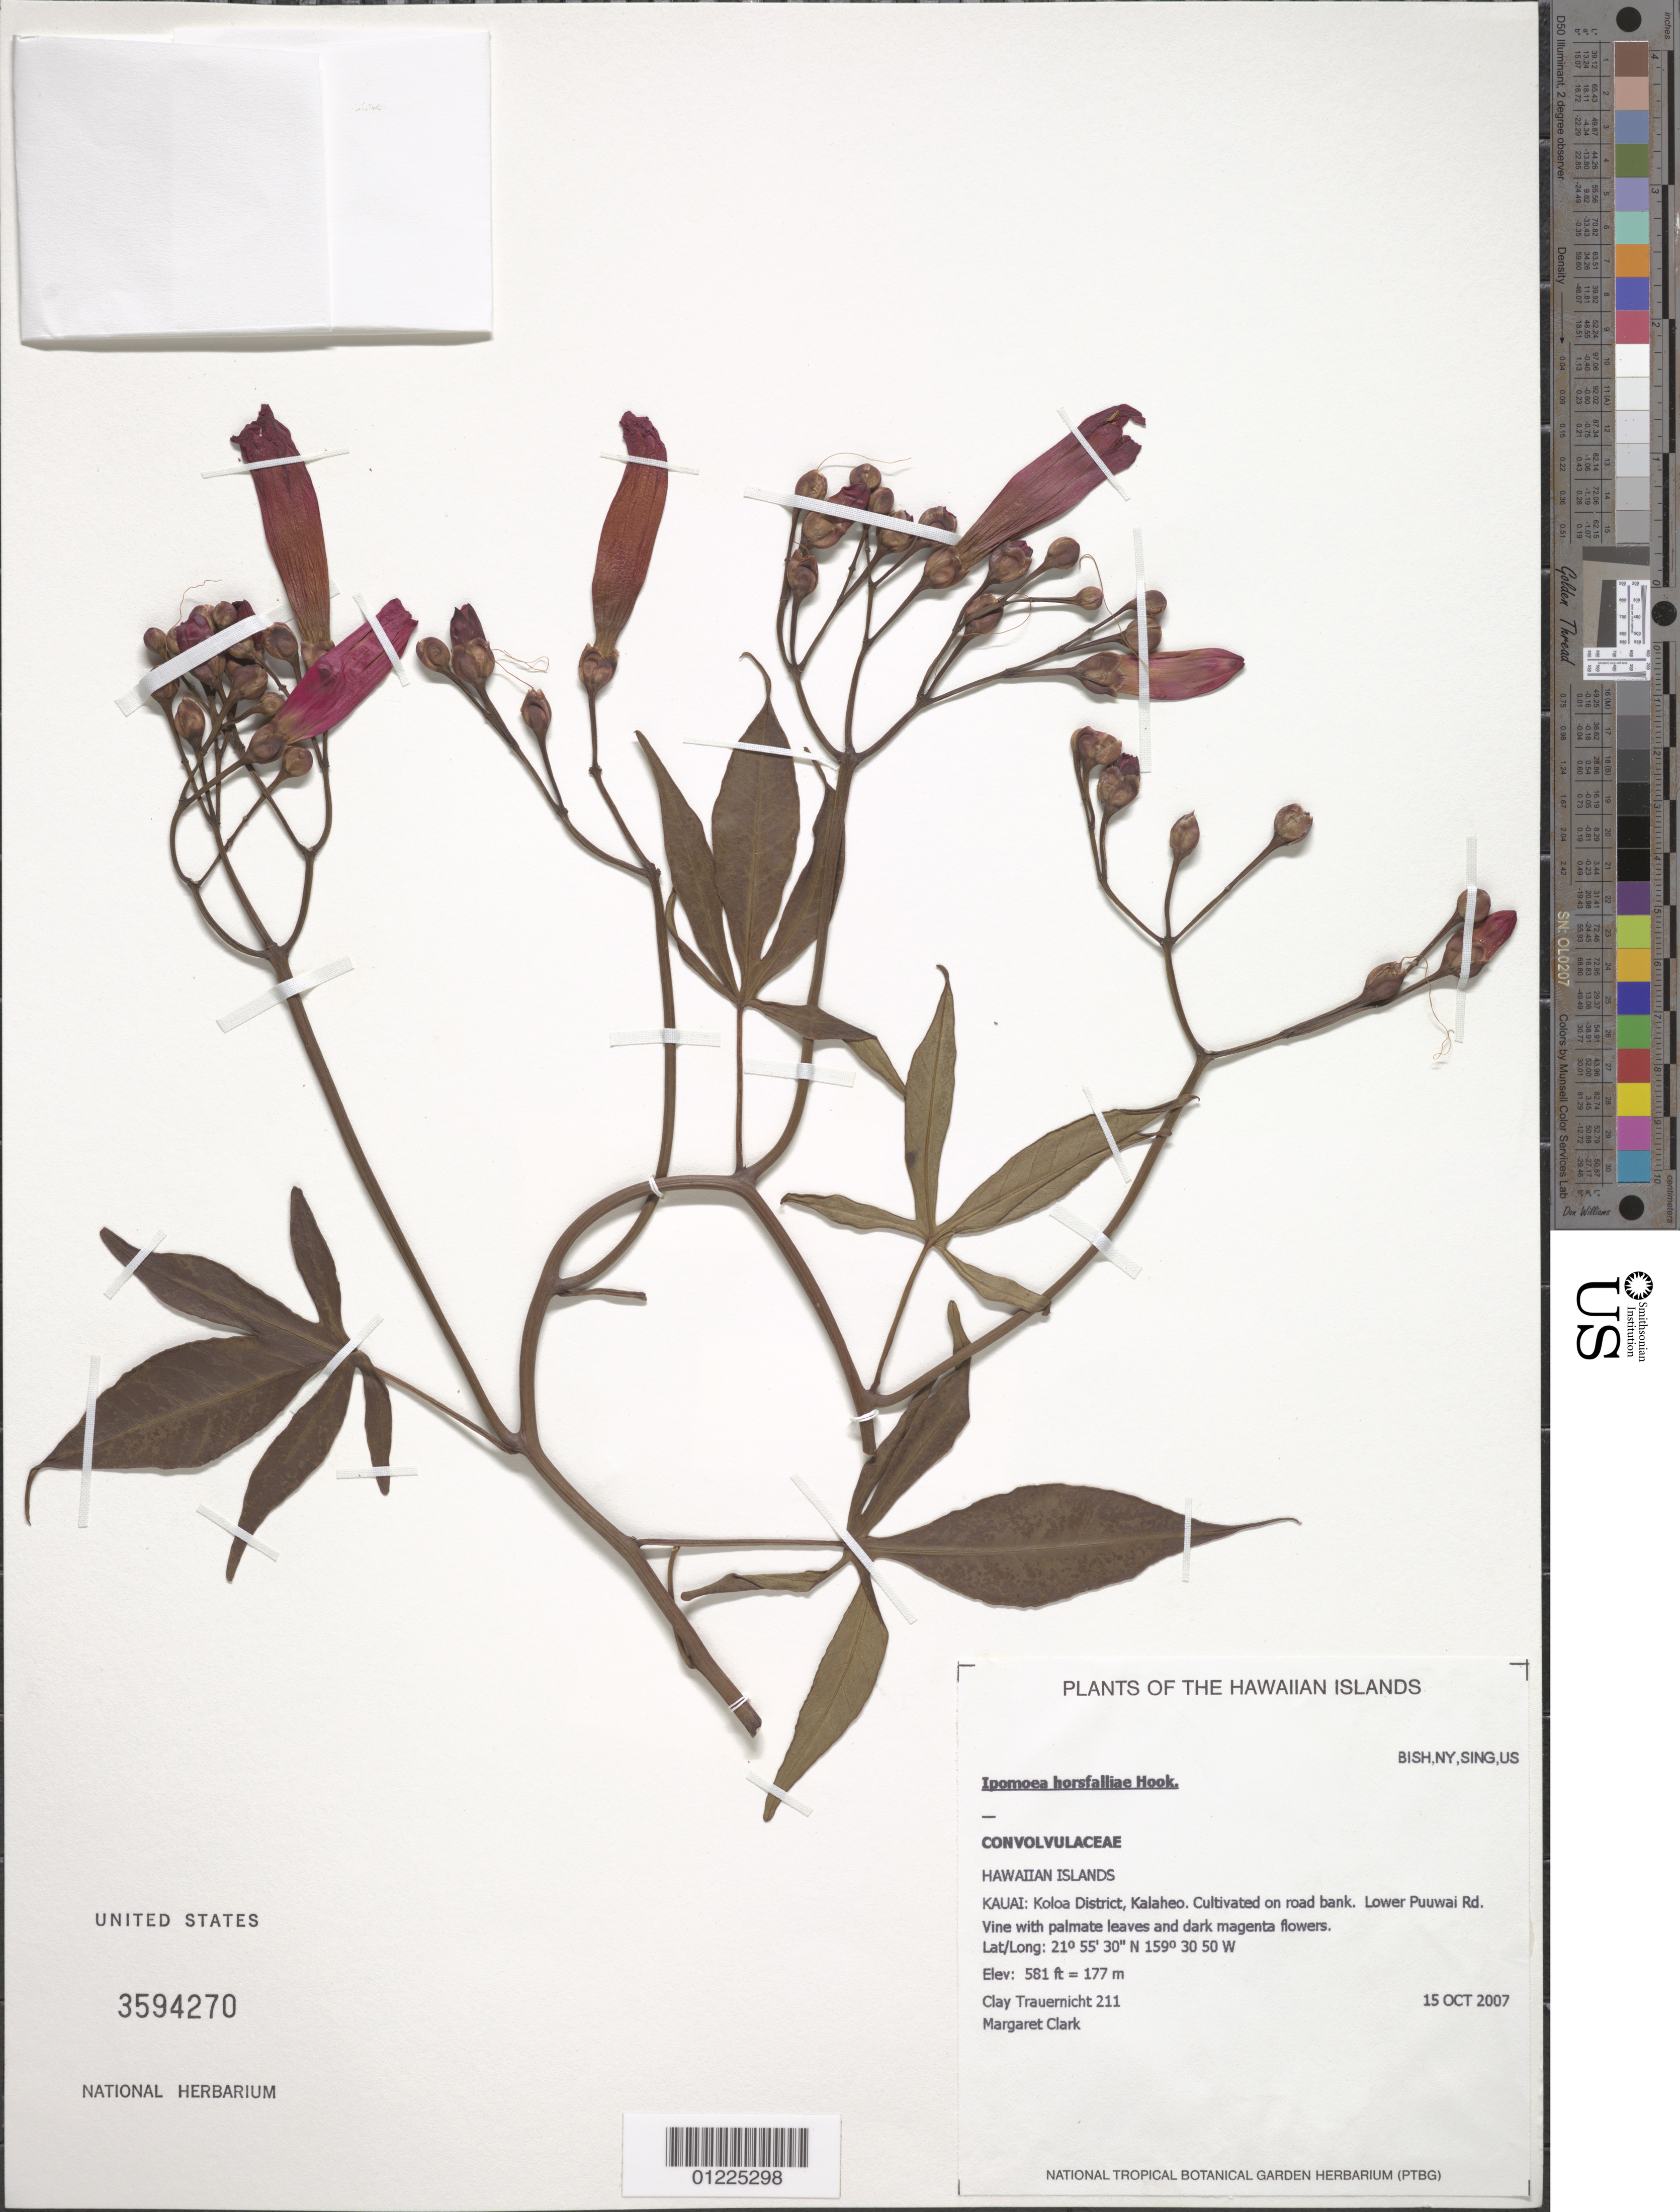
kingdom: Plantae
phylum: Tracheophyta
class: Magnoliopsida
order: Solanales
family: Convolvulaceae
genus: Ipomoea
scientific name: Ipomoea horsfalliae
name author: Hook.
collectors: C. Trauernicht & M. Clark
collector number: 211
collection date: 2007-10-15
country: United States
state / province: Hawaii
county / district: Kauai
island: Kaua'i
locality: Koloa District, Kalaheo. Lover Puuwai Rd.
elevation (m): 177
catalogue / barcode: US 3594270